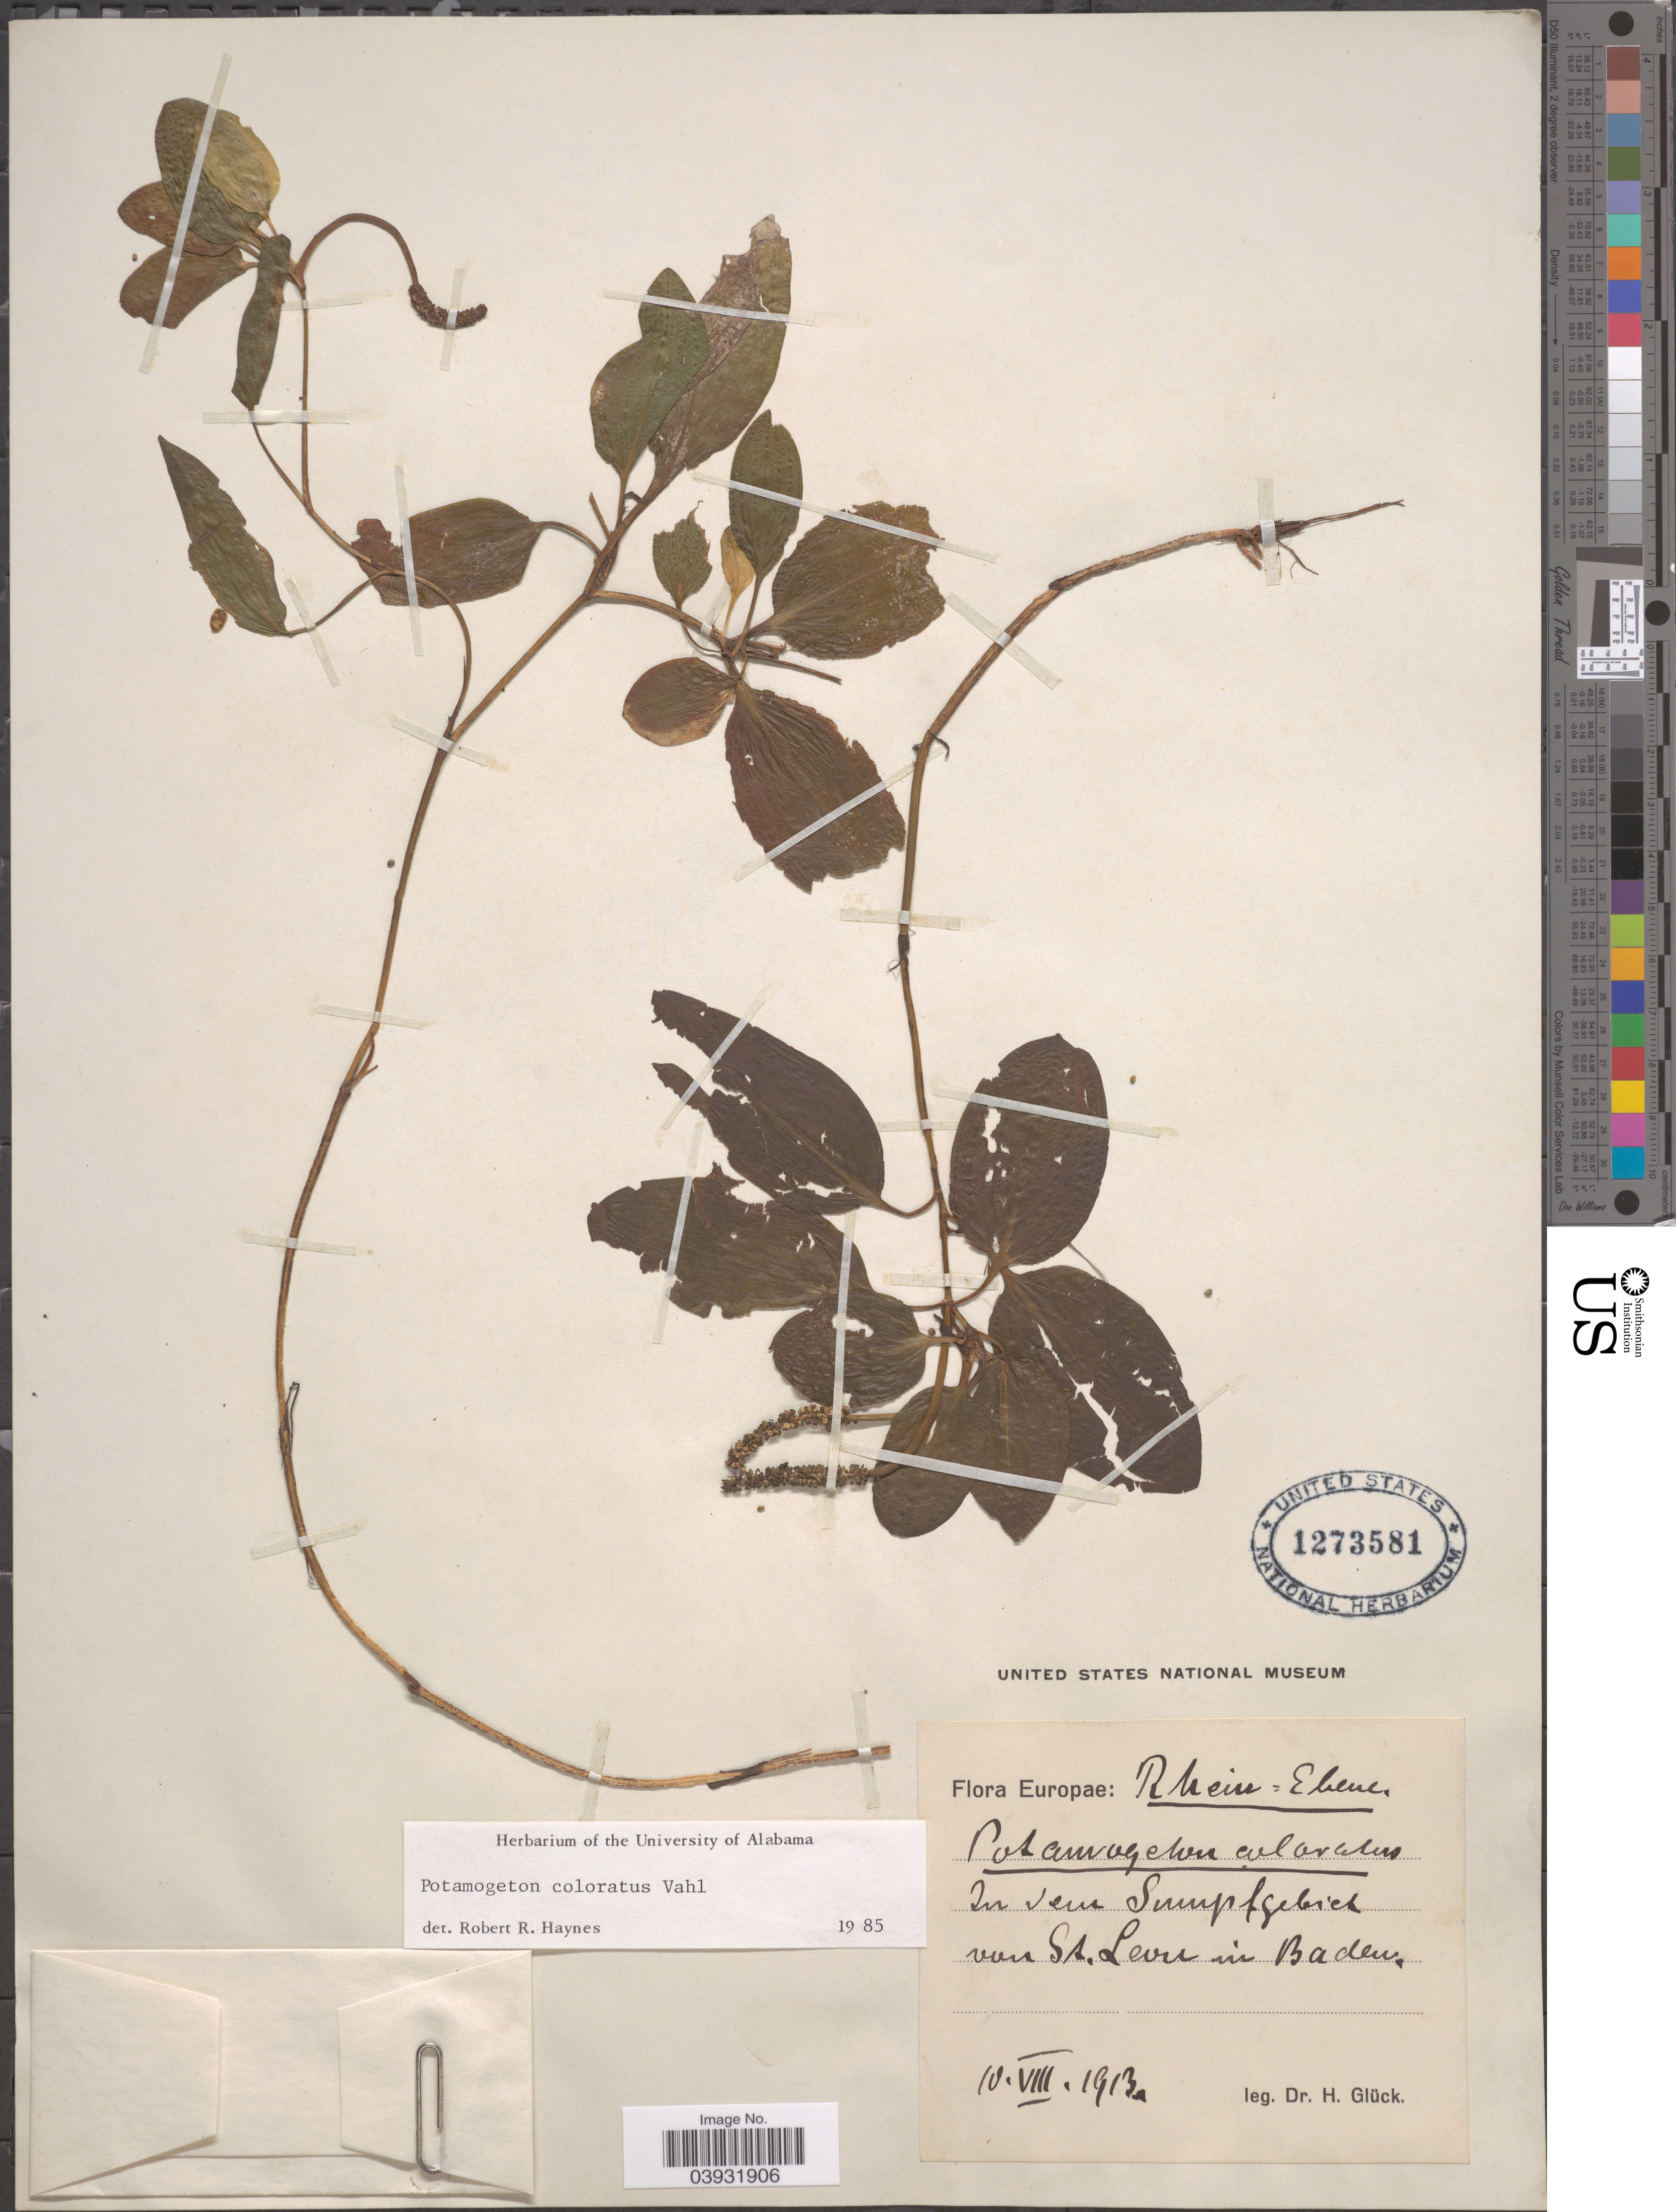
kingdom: Plantae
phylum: Tracheophyta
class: Liliopsida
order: Alismatales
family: Potamogetonaceae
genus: Potamogeton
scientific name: Potamogeton coloratus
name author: Hagstr.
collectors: H. Glück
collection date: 1913-08-10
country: Germany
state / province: Rhineland-Palatinate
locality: Rhein= Ebener. In dem Smupfgebiet von S.A. Levu [interpreted] in Baden.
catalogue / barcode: US 1273581